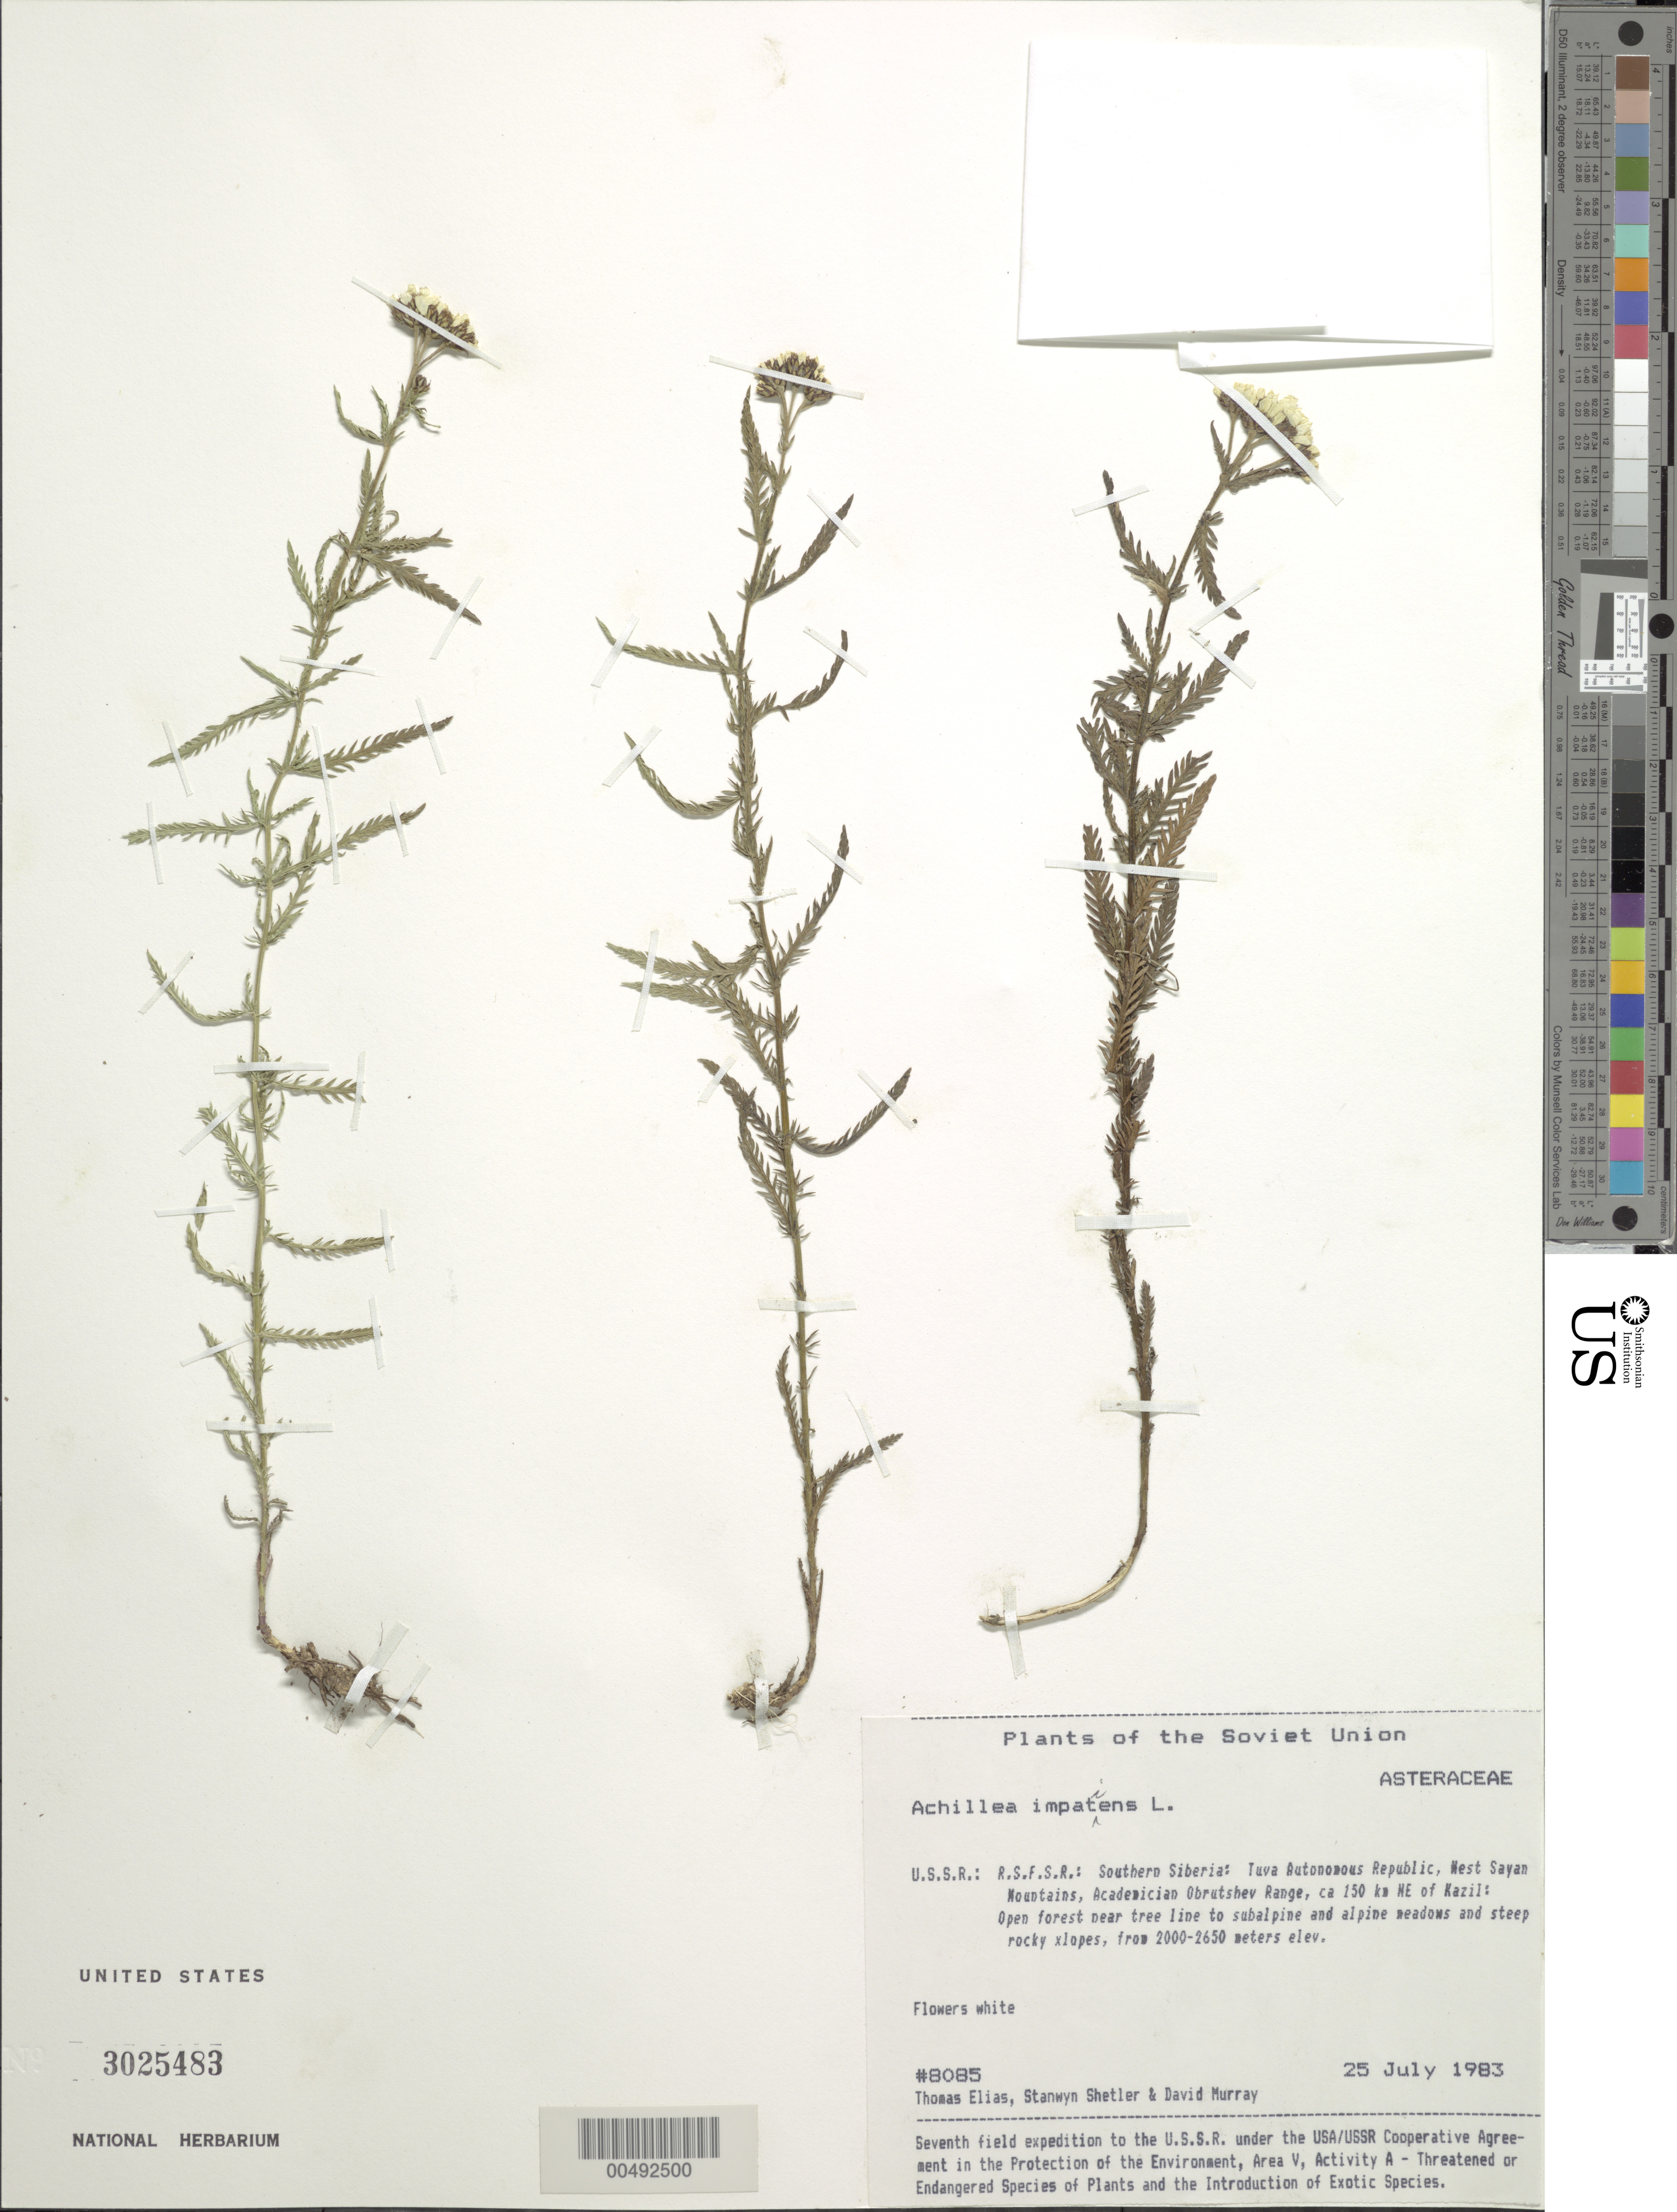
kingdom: Plantae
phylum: Tracheophyta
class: Magnoliopsida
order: Asterales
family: Asteraceae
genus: Achillea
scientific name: Achillea impatiens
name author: L.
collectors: T. Elias, S. Shetler & D. F. Murray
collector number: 8085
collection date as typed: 25 Jul 1983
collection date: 1983-07-25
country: Russian Federation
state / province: Tuva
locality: West Sayan Mountains, Academician Obrutshev Range, ca. 150 km NE of Kazil [Kyzyl]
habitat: open forest near tree line to subalpine and alpine meadows and steep rocky slopes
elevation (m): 2000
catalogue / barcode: US 3025483